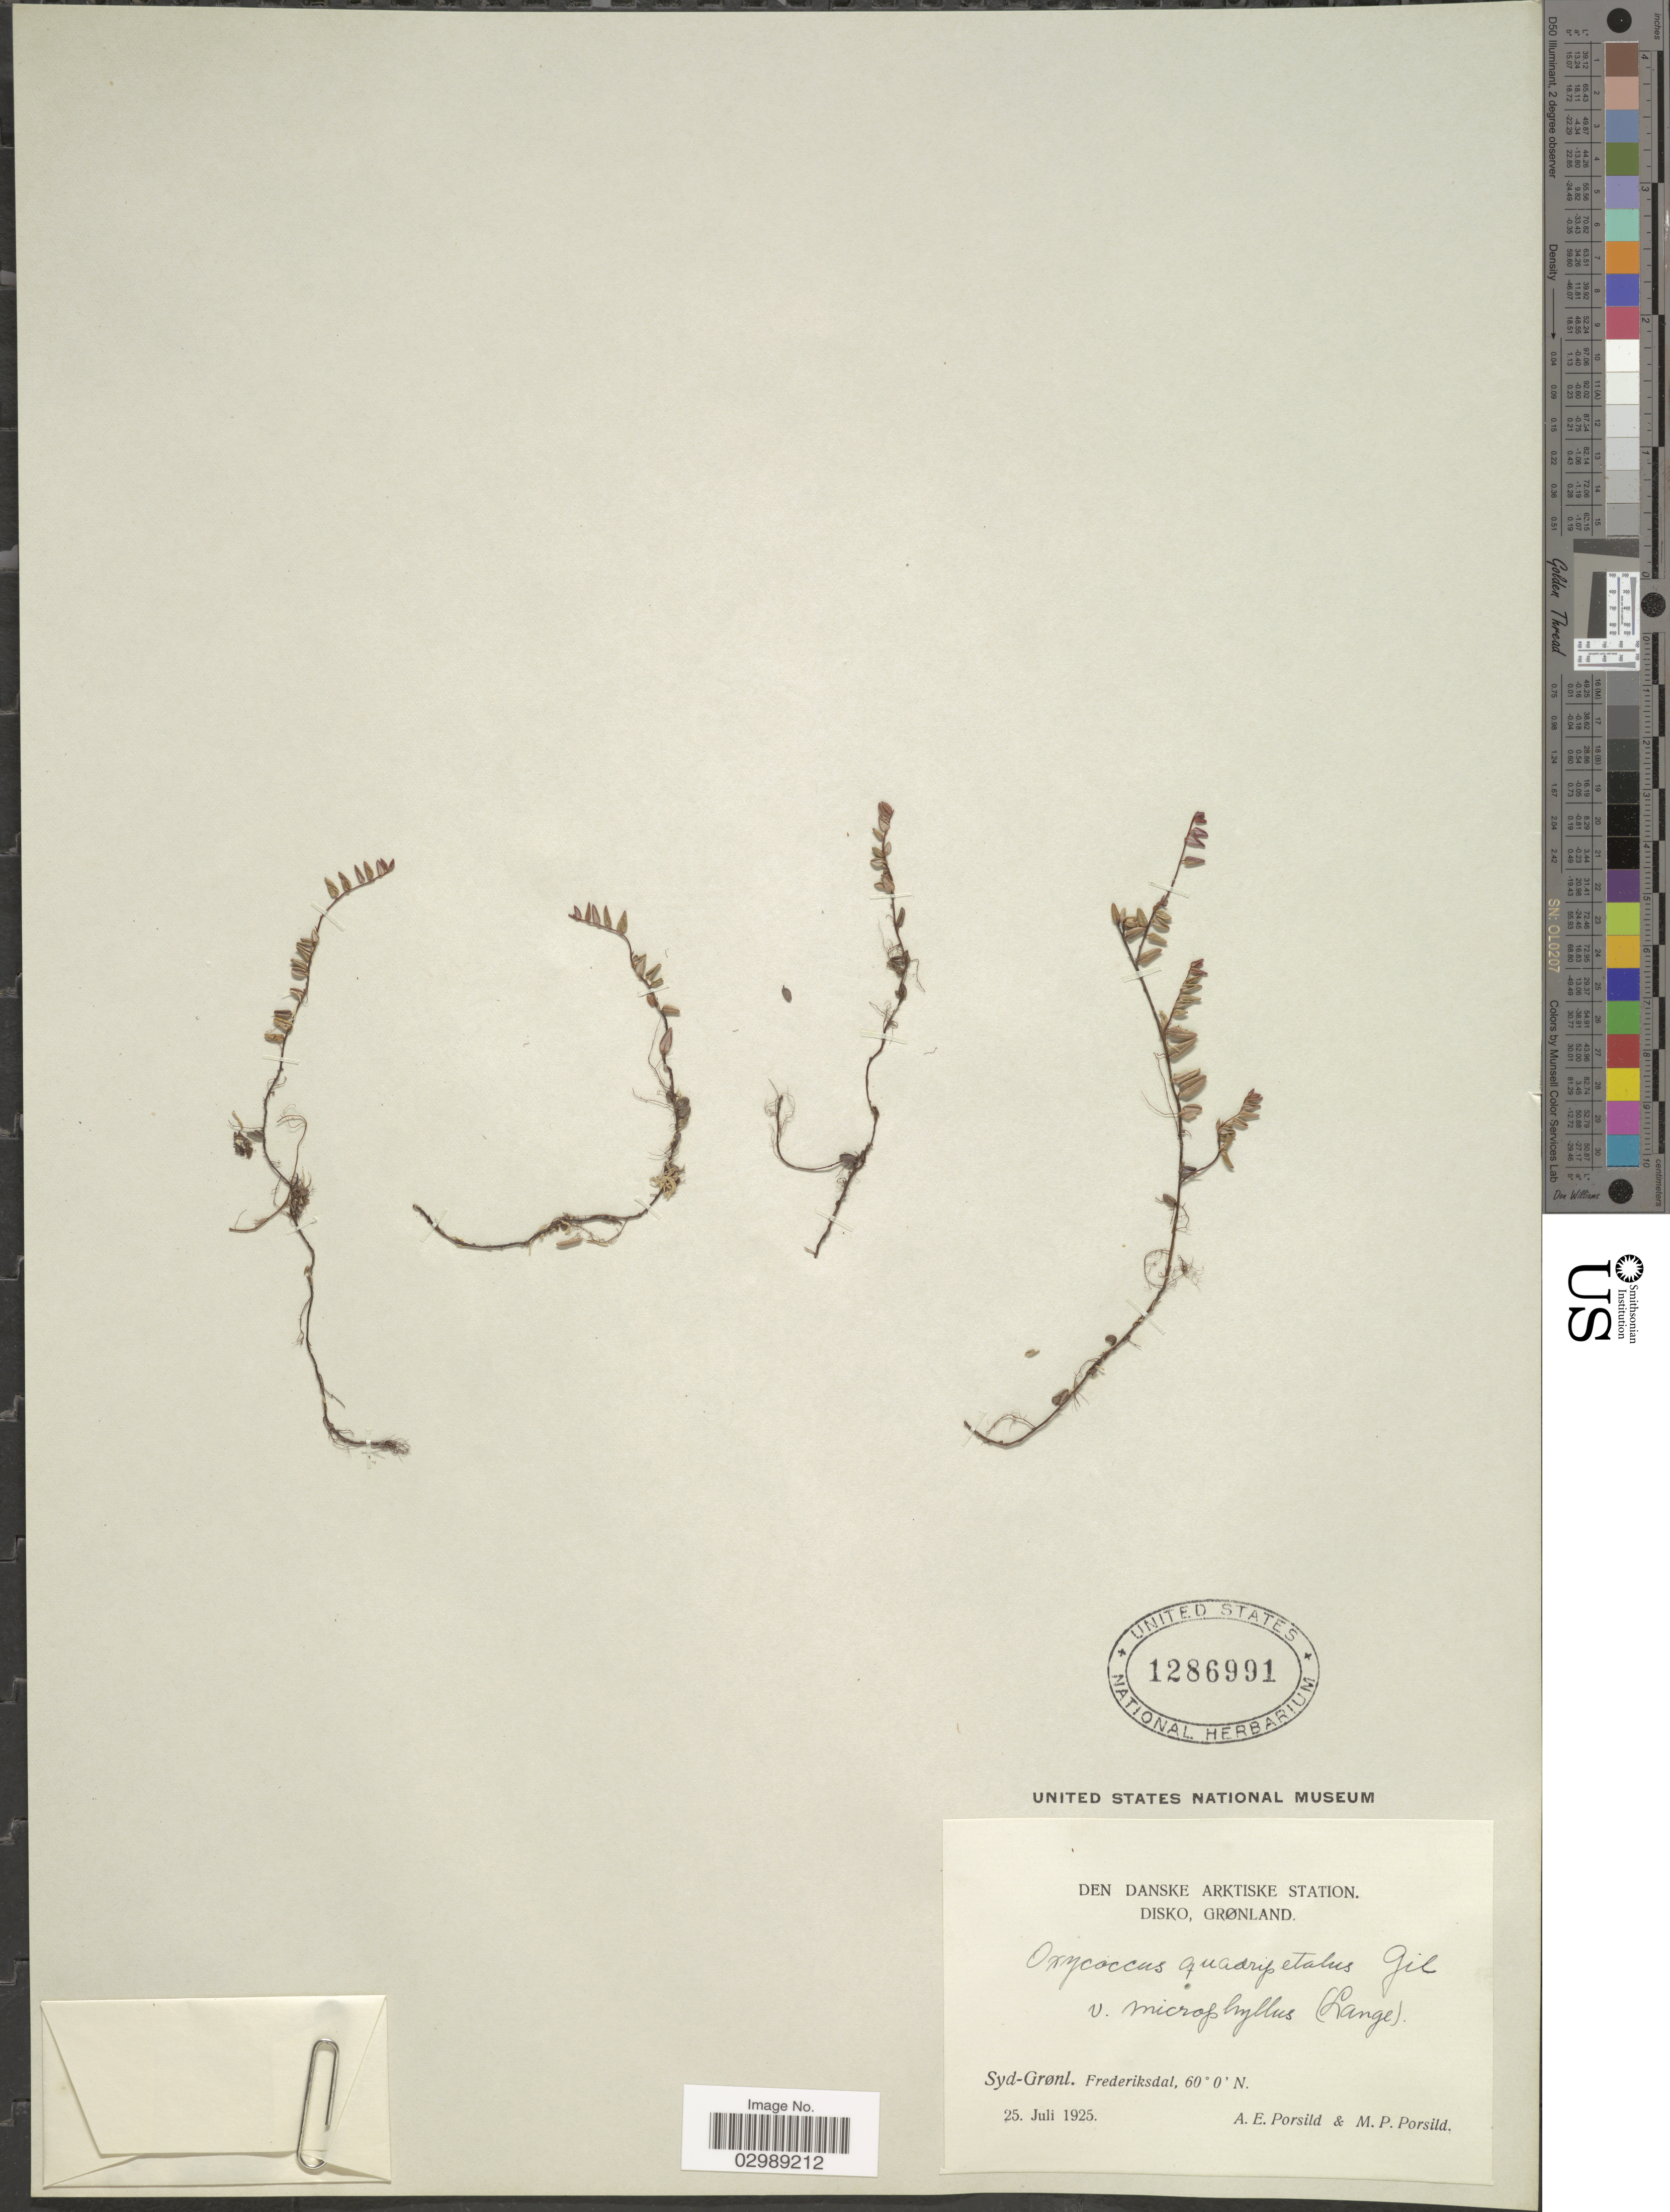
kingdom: Plantae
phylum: Tracheophyta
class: Magnoliopsida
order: Ericales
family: Ericaceae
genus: Vaccinium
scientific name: Vaccinium oxycoccos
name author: L.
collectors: A. E. Porsild & M. P. Porsild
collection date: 1925-07-25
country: Greenland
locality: Syd-Grønl. Frederiksdal.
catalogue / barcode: US 1286991